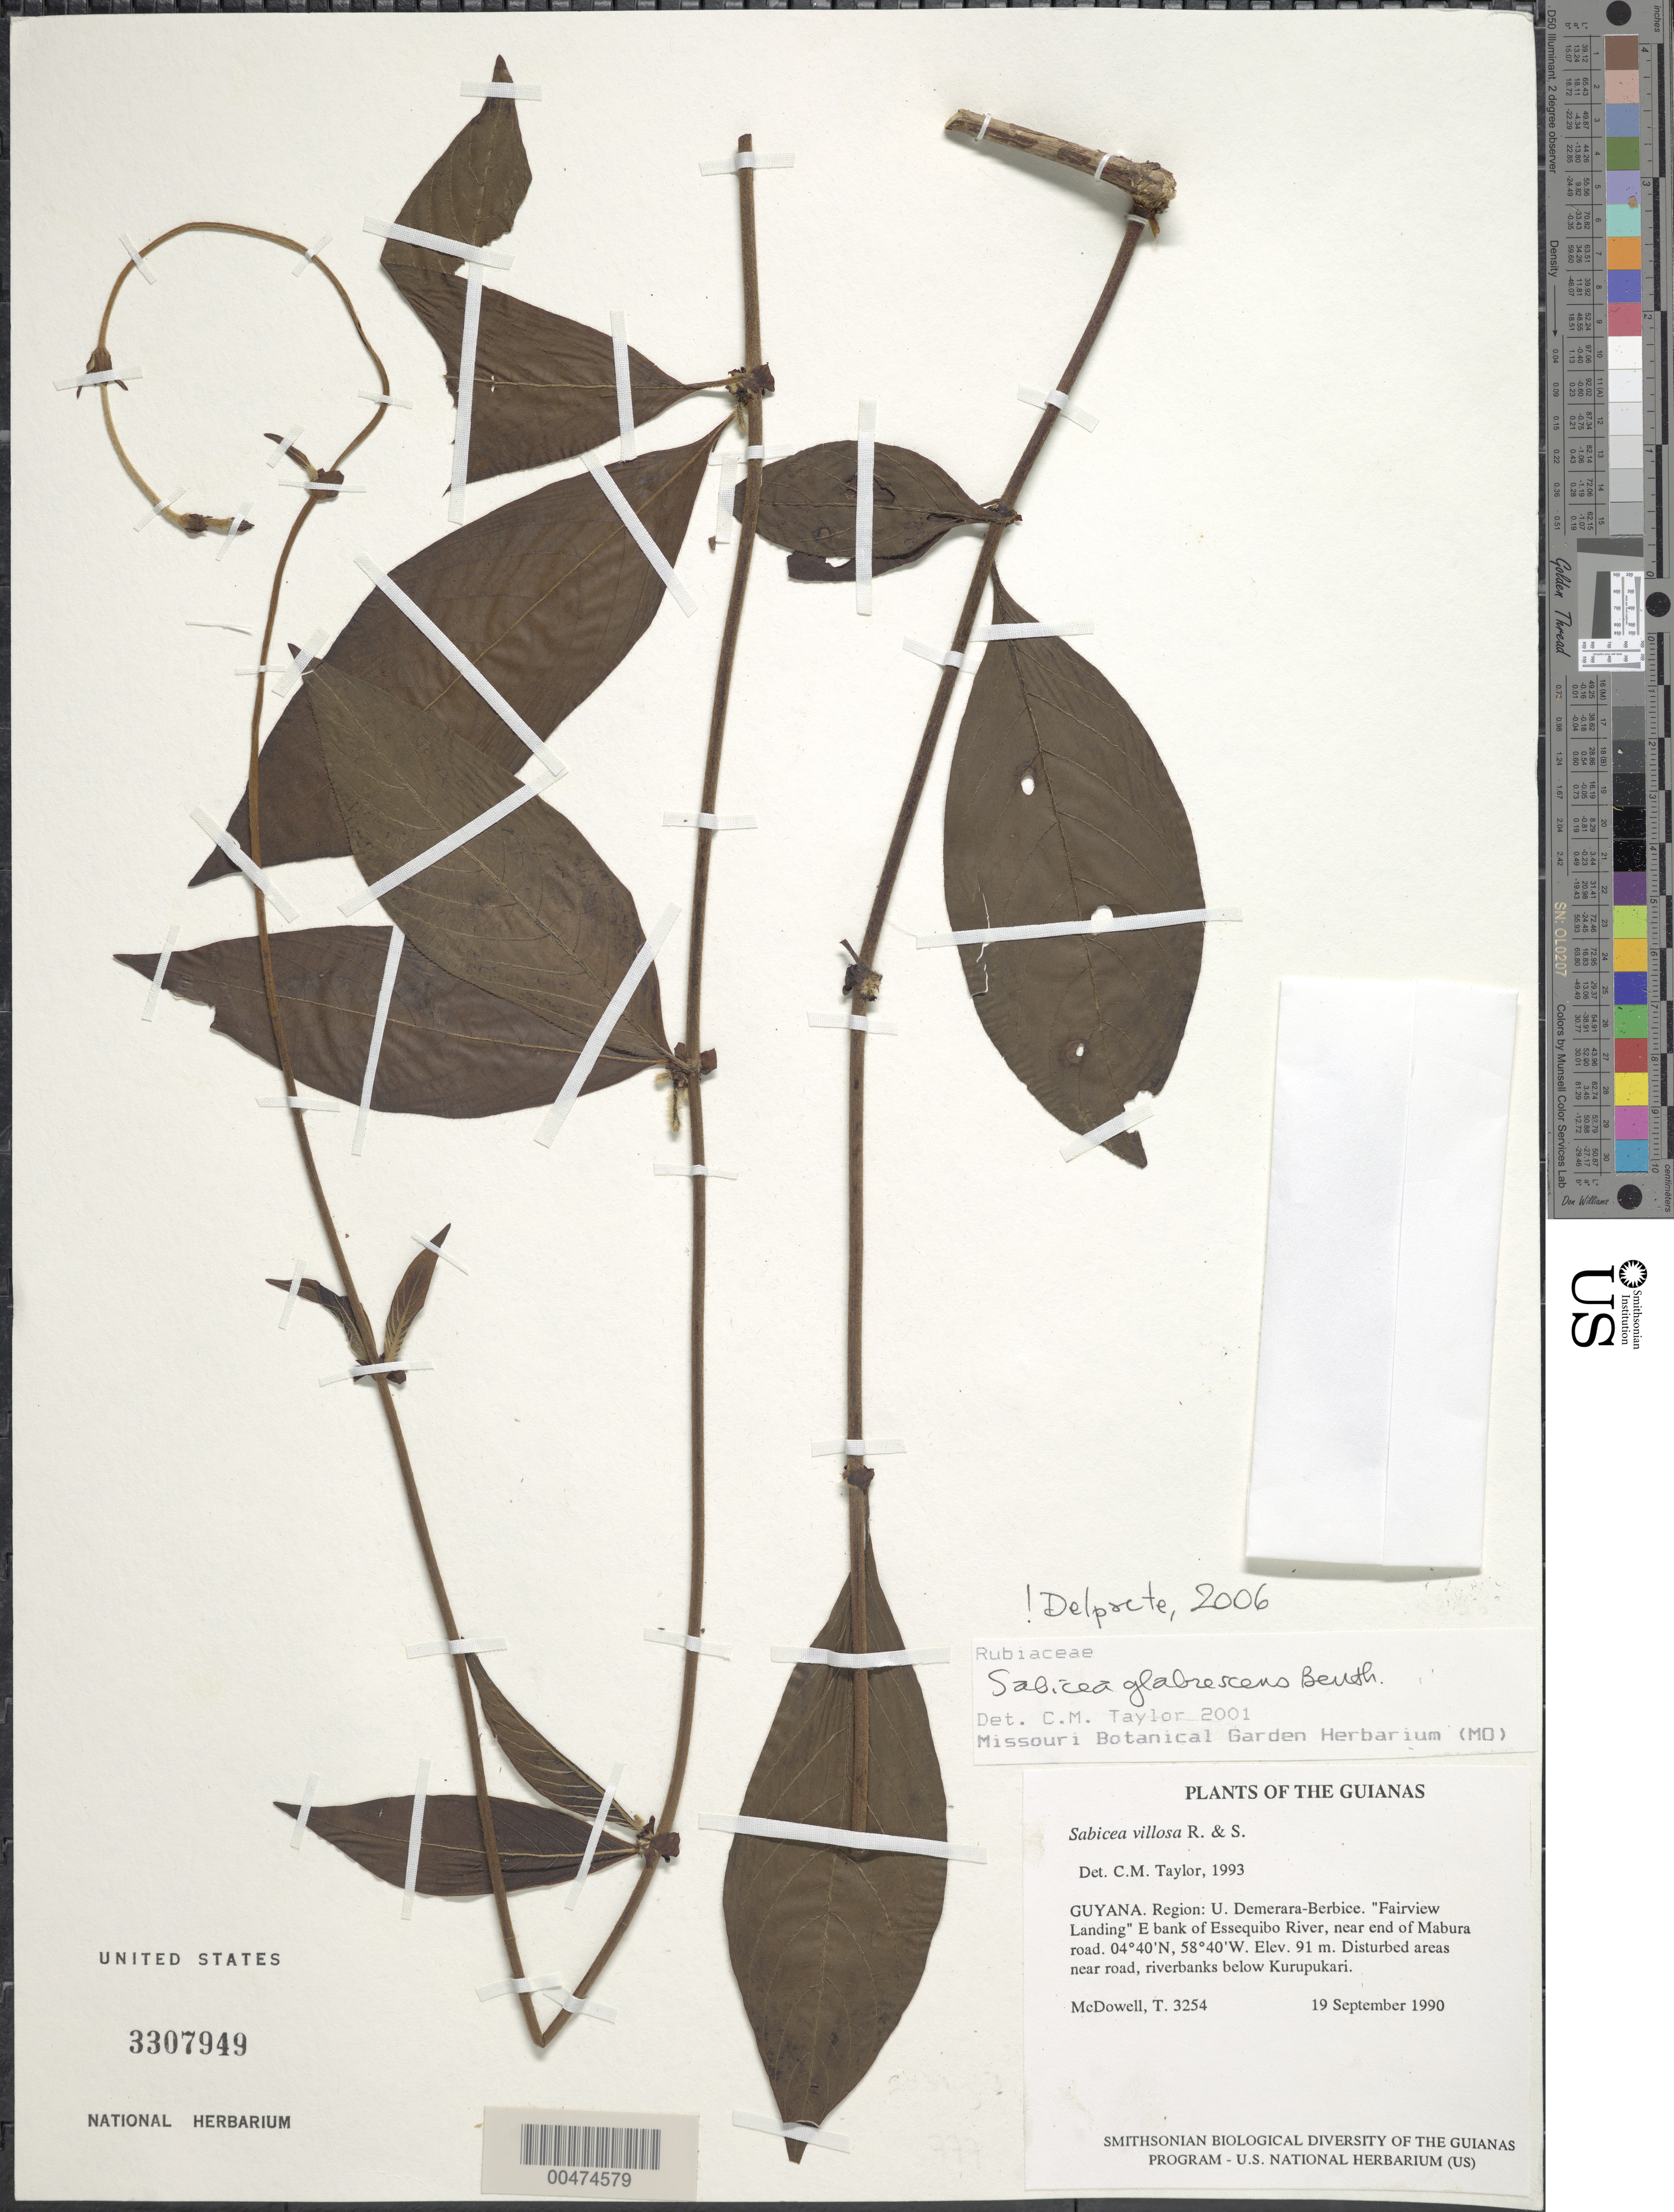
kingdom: Plantae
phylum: Tracheophyta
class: Magnoliopsida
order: Gentianales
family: Rubiaceae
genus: Sabicea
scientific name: Sabicea glabrescens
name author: Benth.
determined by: Delprete, P. G., Herb. de Guyane Cay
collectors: T. McDowell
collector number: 3254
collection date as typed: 19 September 1990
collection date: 1990-09-19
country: Guyana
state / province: U. Demerara-Berbice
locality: "Fairview Landing" E bank of Essequibo River, near end of Mabura road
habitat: Disturbed areas near road, riverbanks below Kurupukari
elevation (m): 91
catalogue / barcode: US 3307949